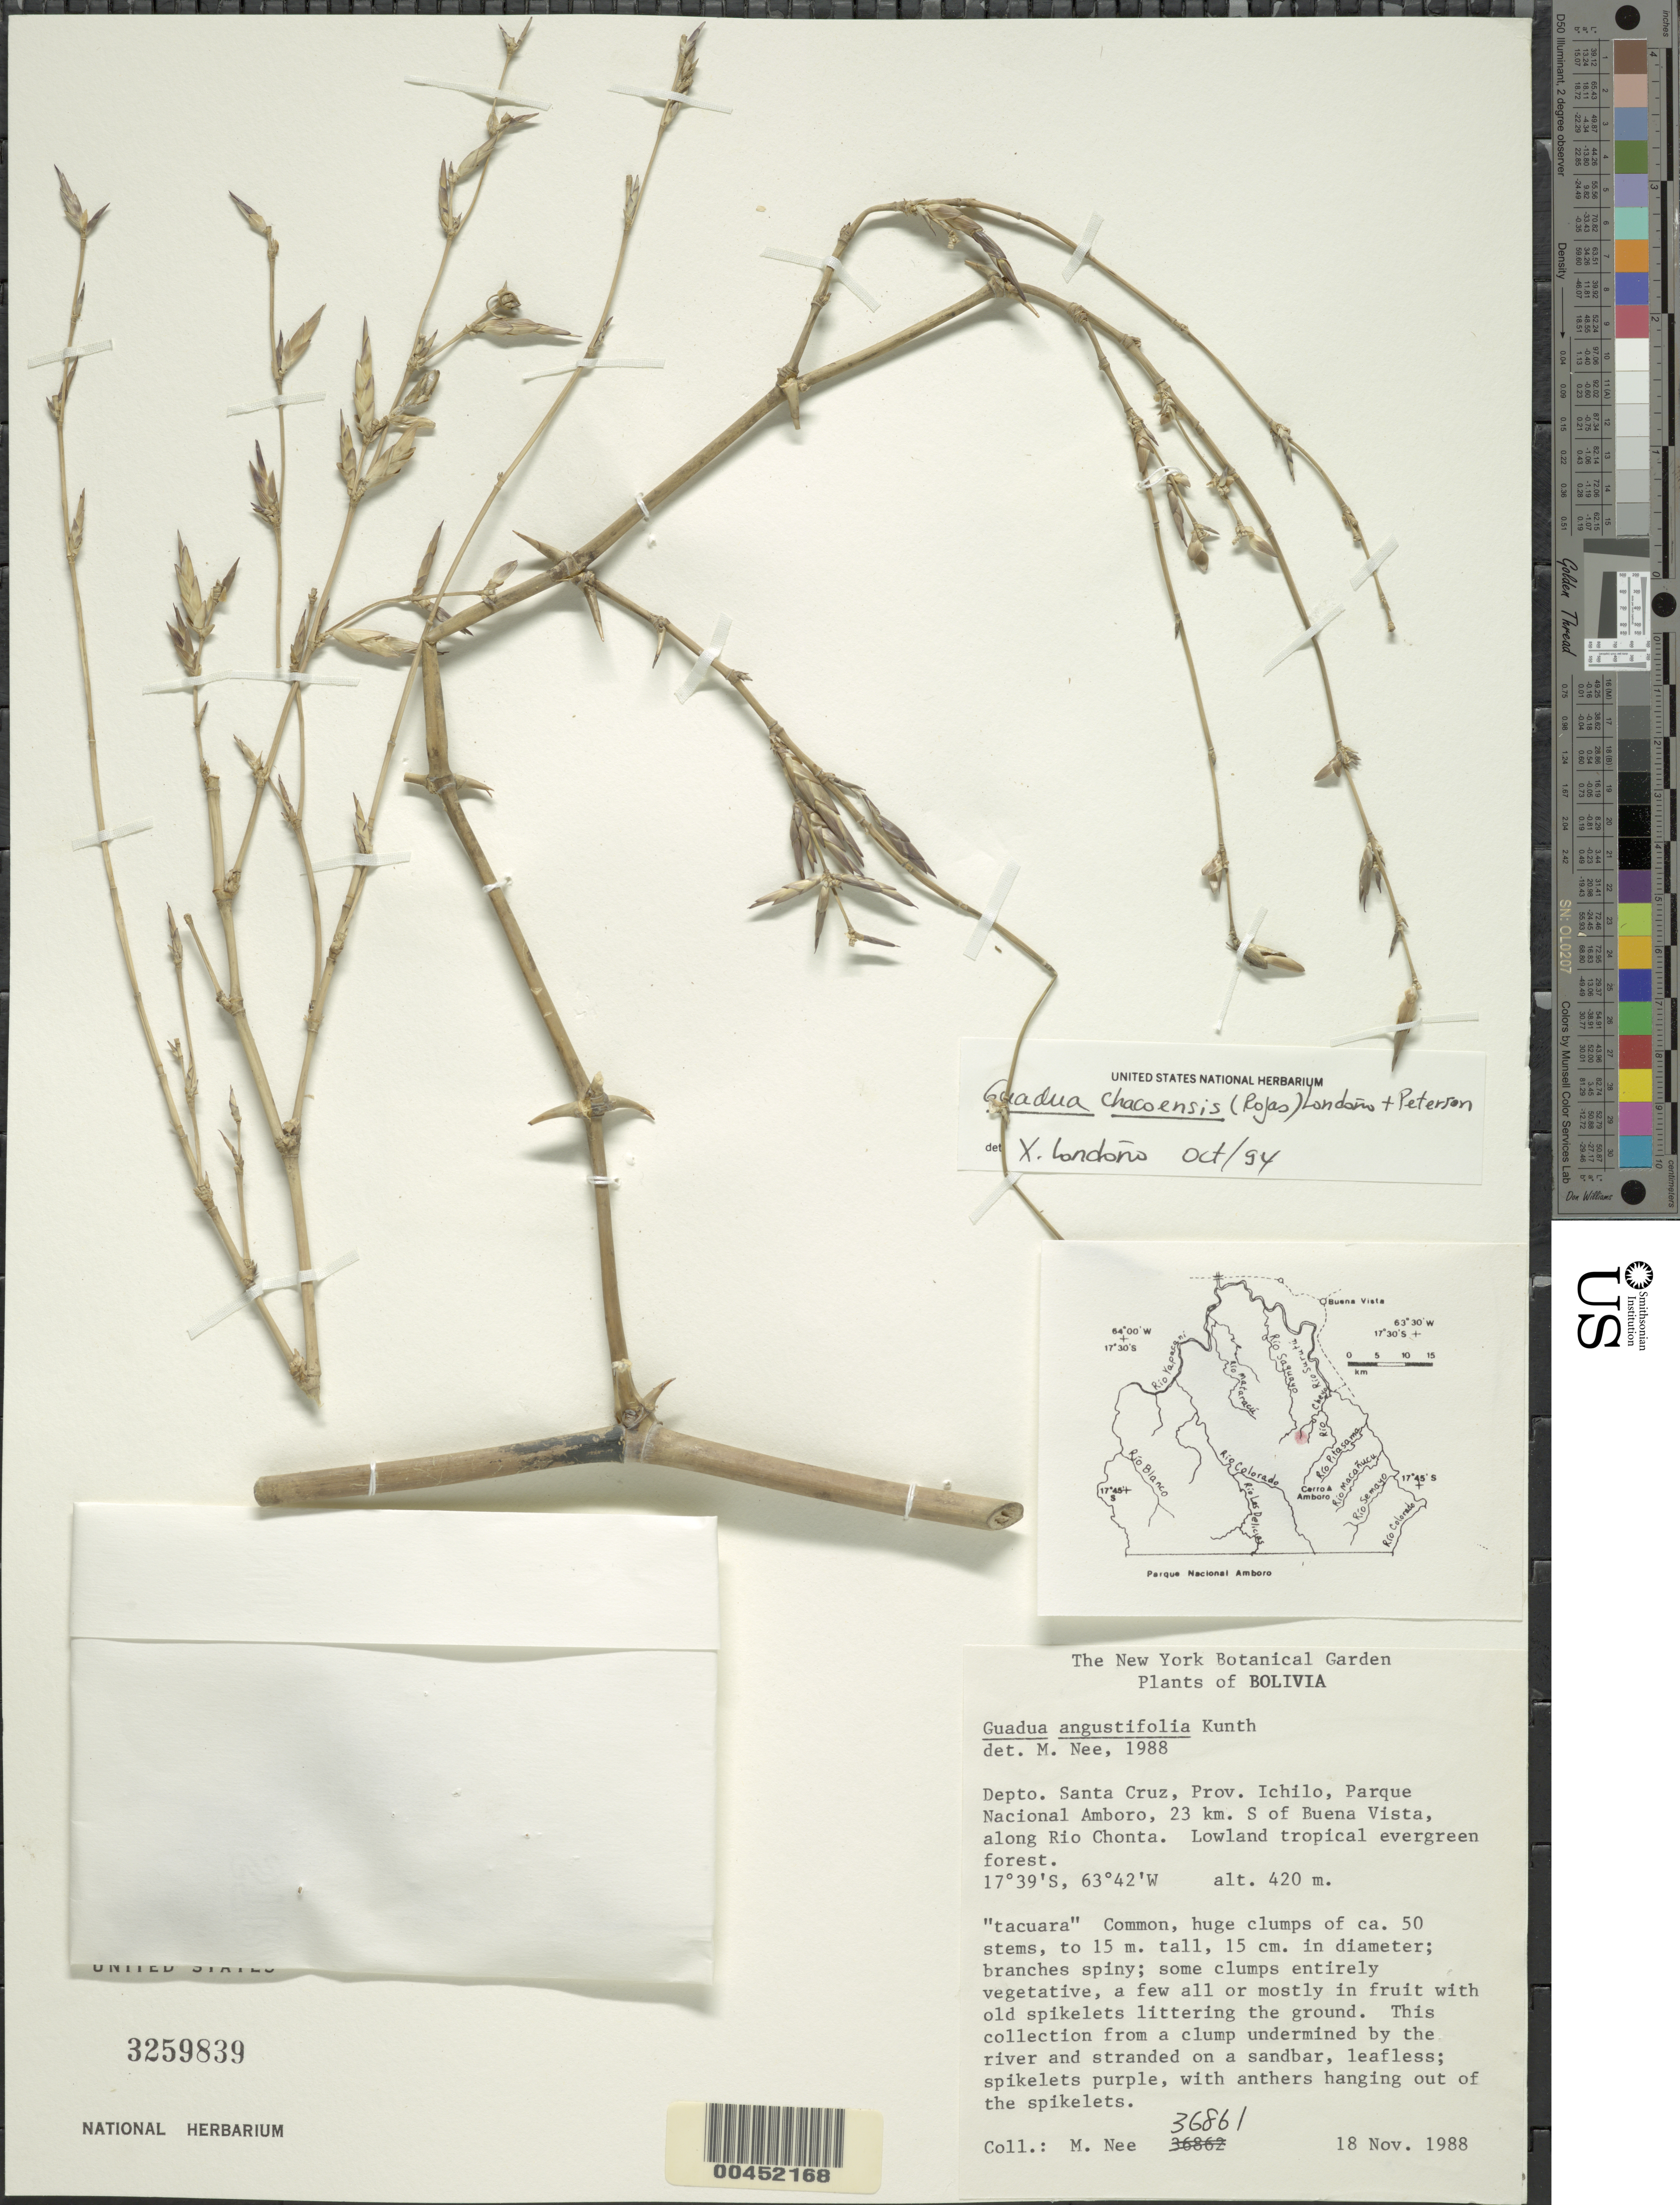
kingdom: Plantae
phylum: Tracheophyta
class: Liliopsida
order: Poales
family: Poaceae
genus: Guadua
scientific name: Guadua chacoensis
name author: (Rojas) Londoño & P.M. Peterson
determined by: Londoño, X., (TULV), Jardin Botanico "Juan Maria Cespedes"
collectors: M. Nee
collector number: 36861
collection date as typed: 18 Nov 1988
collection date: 1988-11-18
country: Bolivia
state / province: Santa Cruz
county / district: Ichilo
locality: Parque Nacional Amboro, 23 km S of Buena Vista, along Rio Chonta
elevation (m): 420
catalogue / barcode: US 3259839